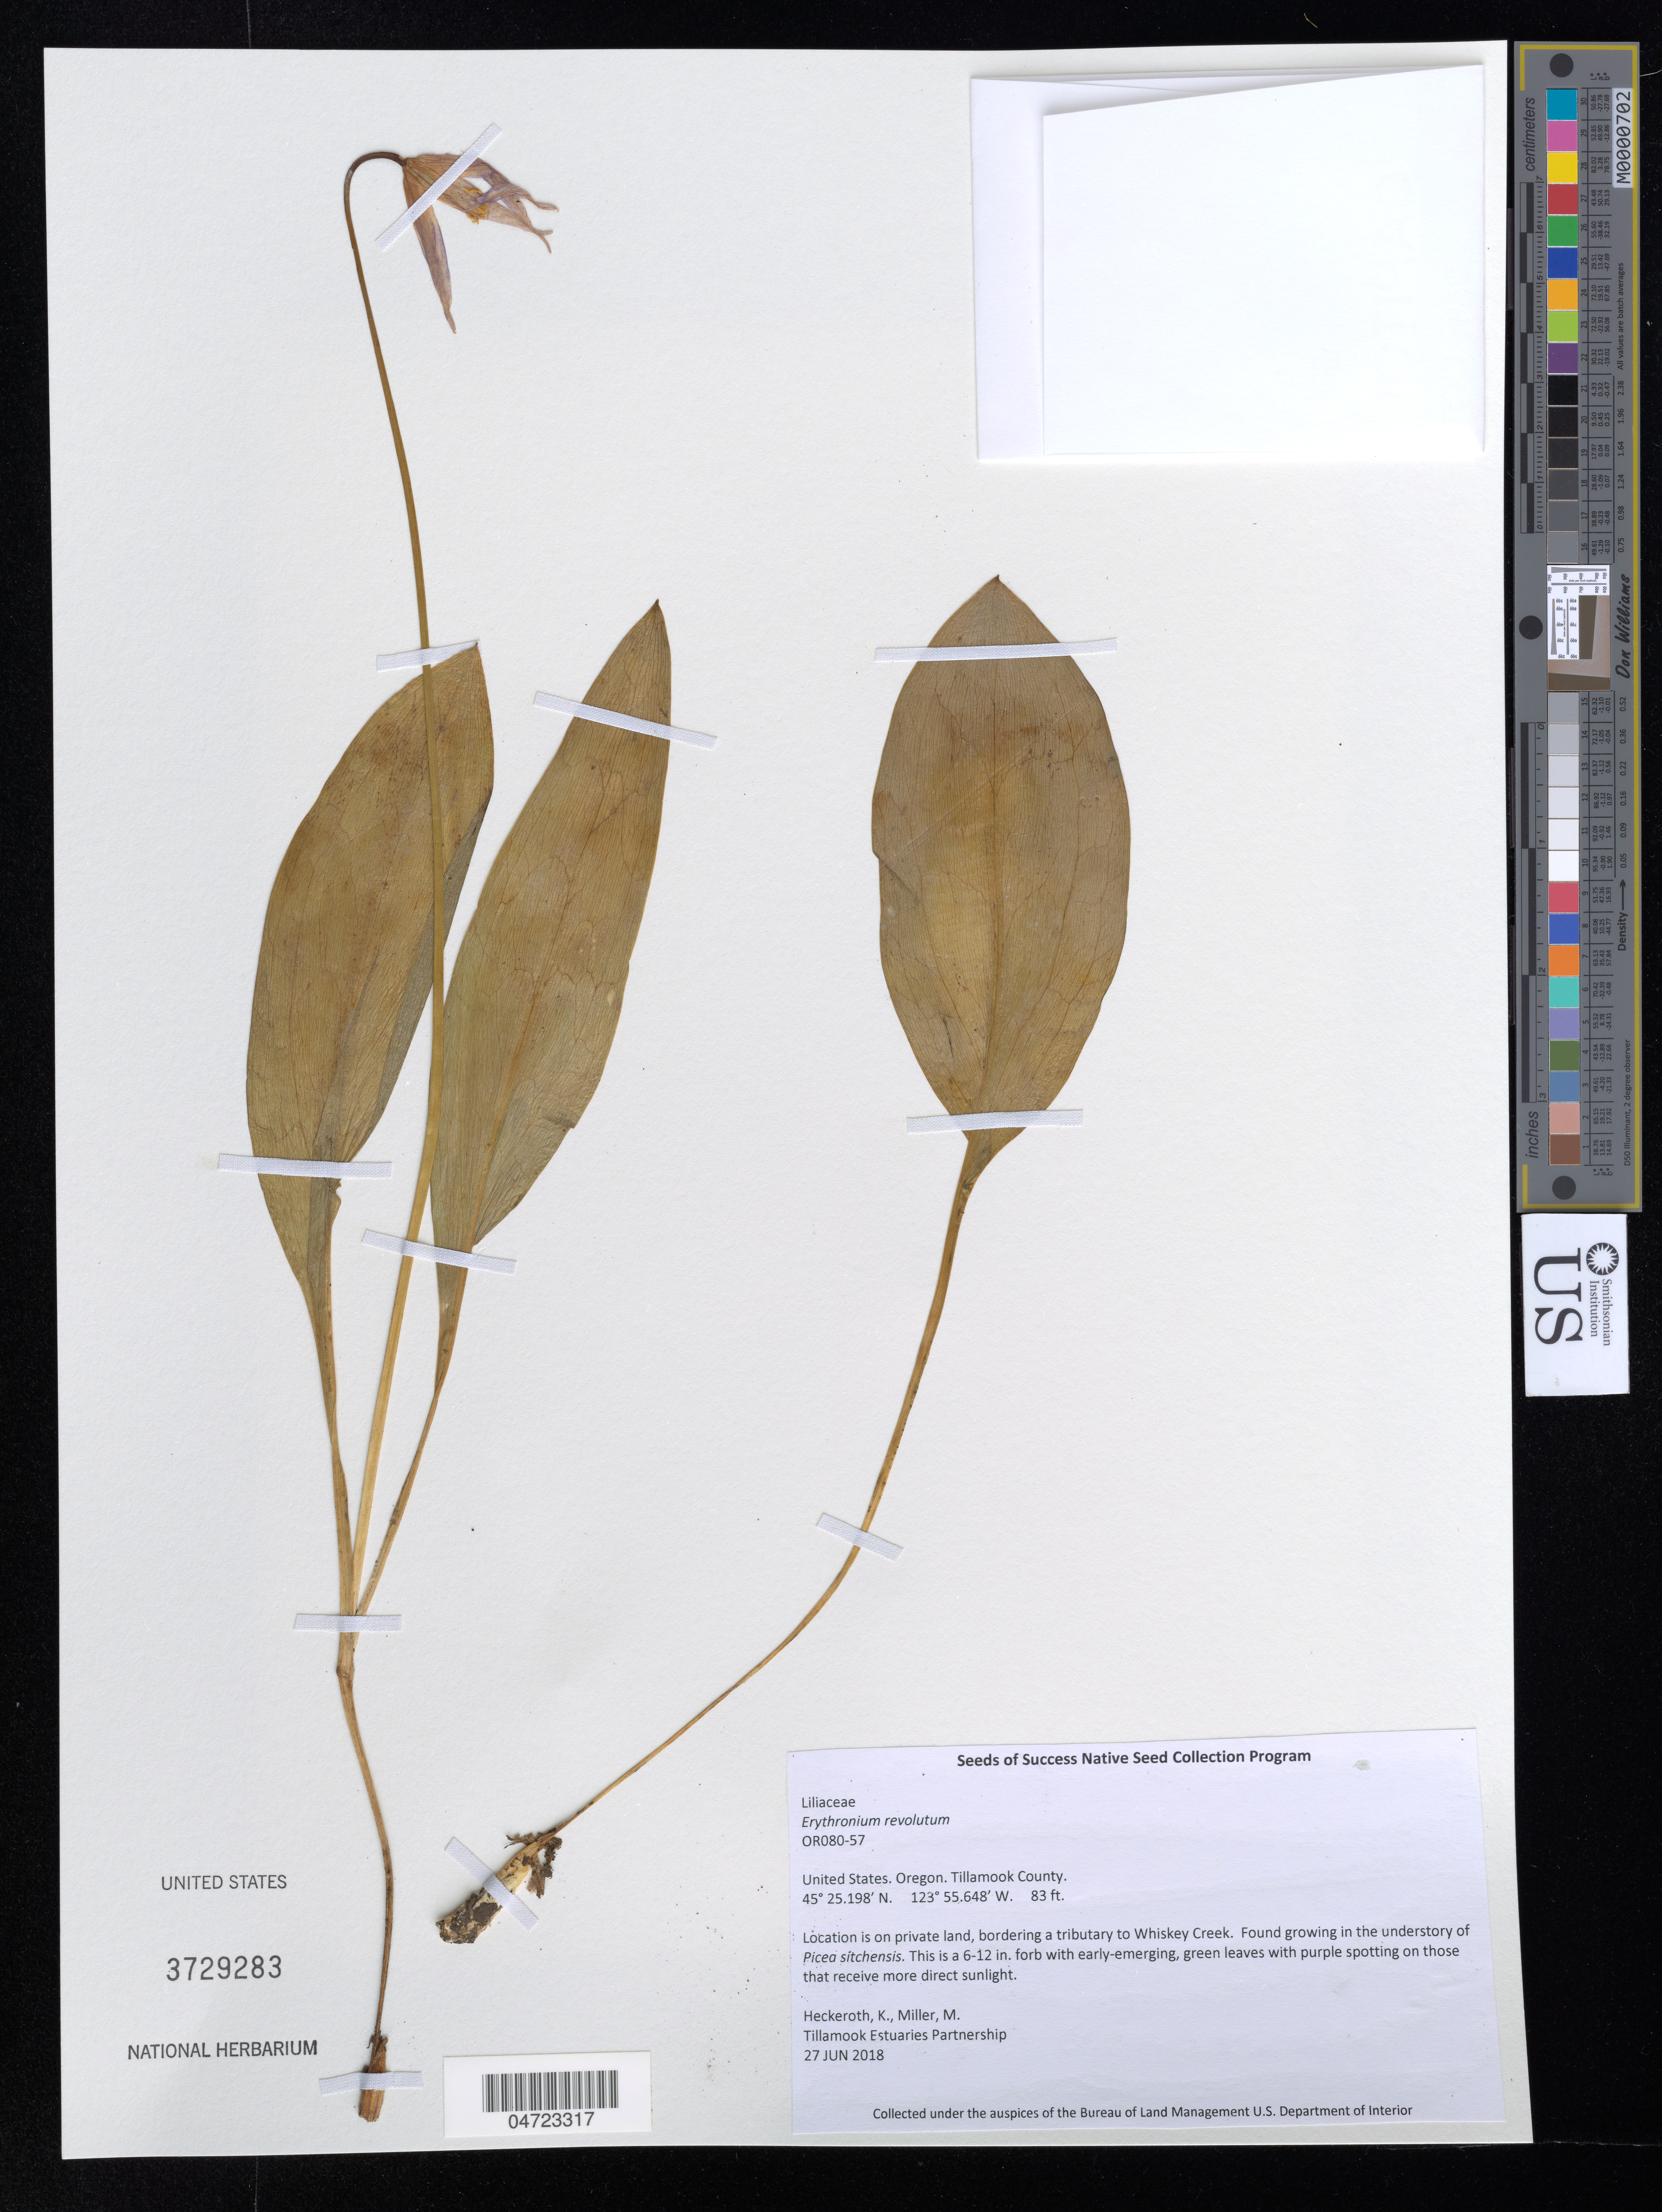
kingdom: Plantae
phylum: Tracheophyta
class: Liliopsida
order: Liliales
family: Liliaceae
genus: Erythronium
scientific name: Erythronium revolutum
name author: Sm.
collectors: K. Heckeroth & M. Miller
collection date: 2018-06-27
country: United States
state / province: Oregon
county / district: Tillamook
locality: Tillamook County. Location is on private land, bordering a tributary to Whiskey Creek.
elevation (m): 25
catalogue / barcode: US 3729283